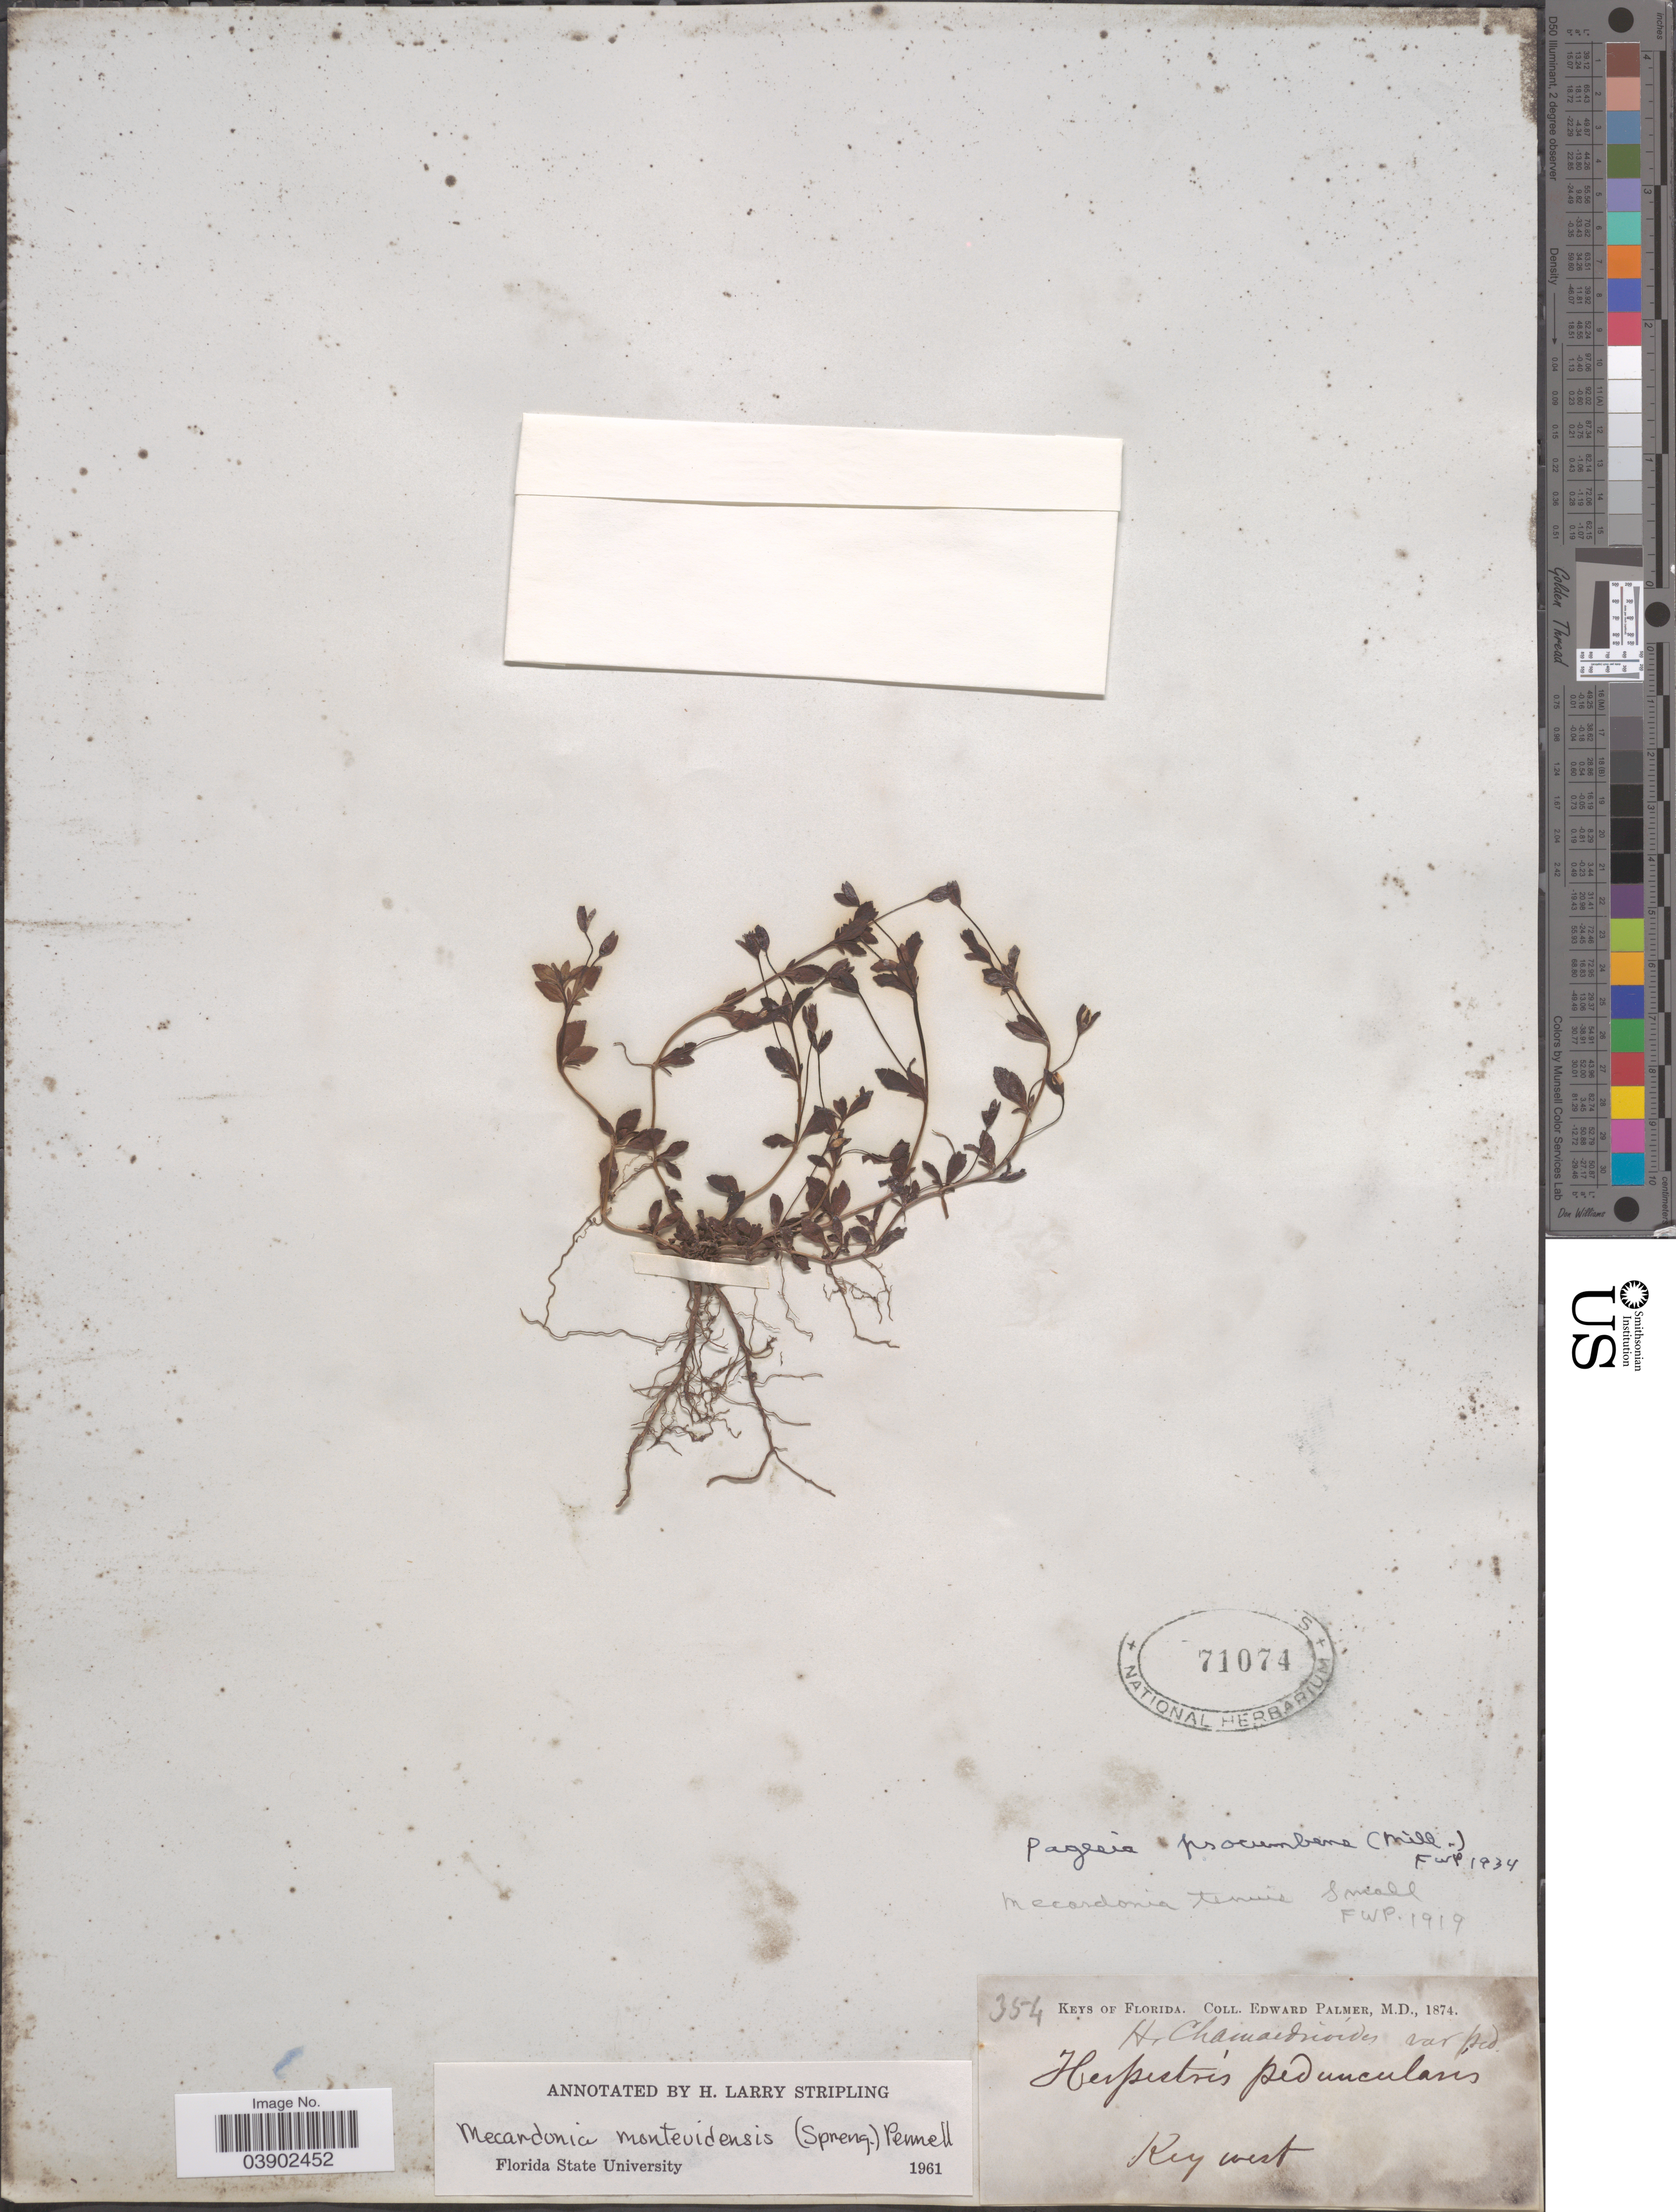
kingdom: Plantae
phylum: Tracheophyta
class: Magnoliopsida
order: Lamiales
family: Plantaginaceae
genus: Mecardonia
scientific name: Mecardonia montevidensis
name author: (Spreng.) Pennell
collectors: E. Palmer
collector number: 354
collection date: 1874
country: United States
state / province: Florida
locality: Keys of Florida. Key west.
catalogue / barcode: US 71074